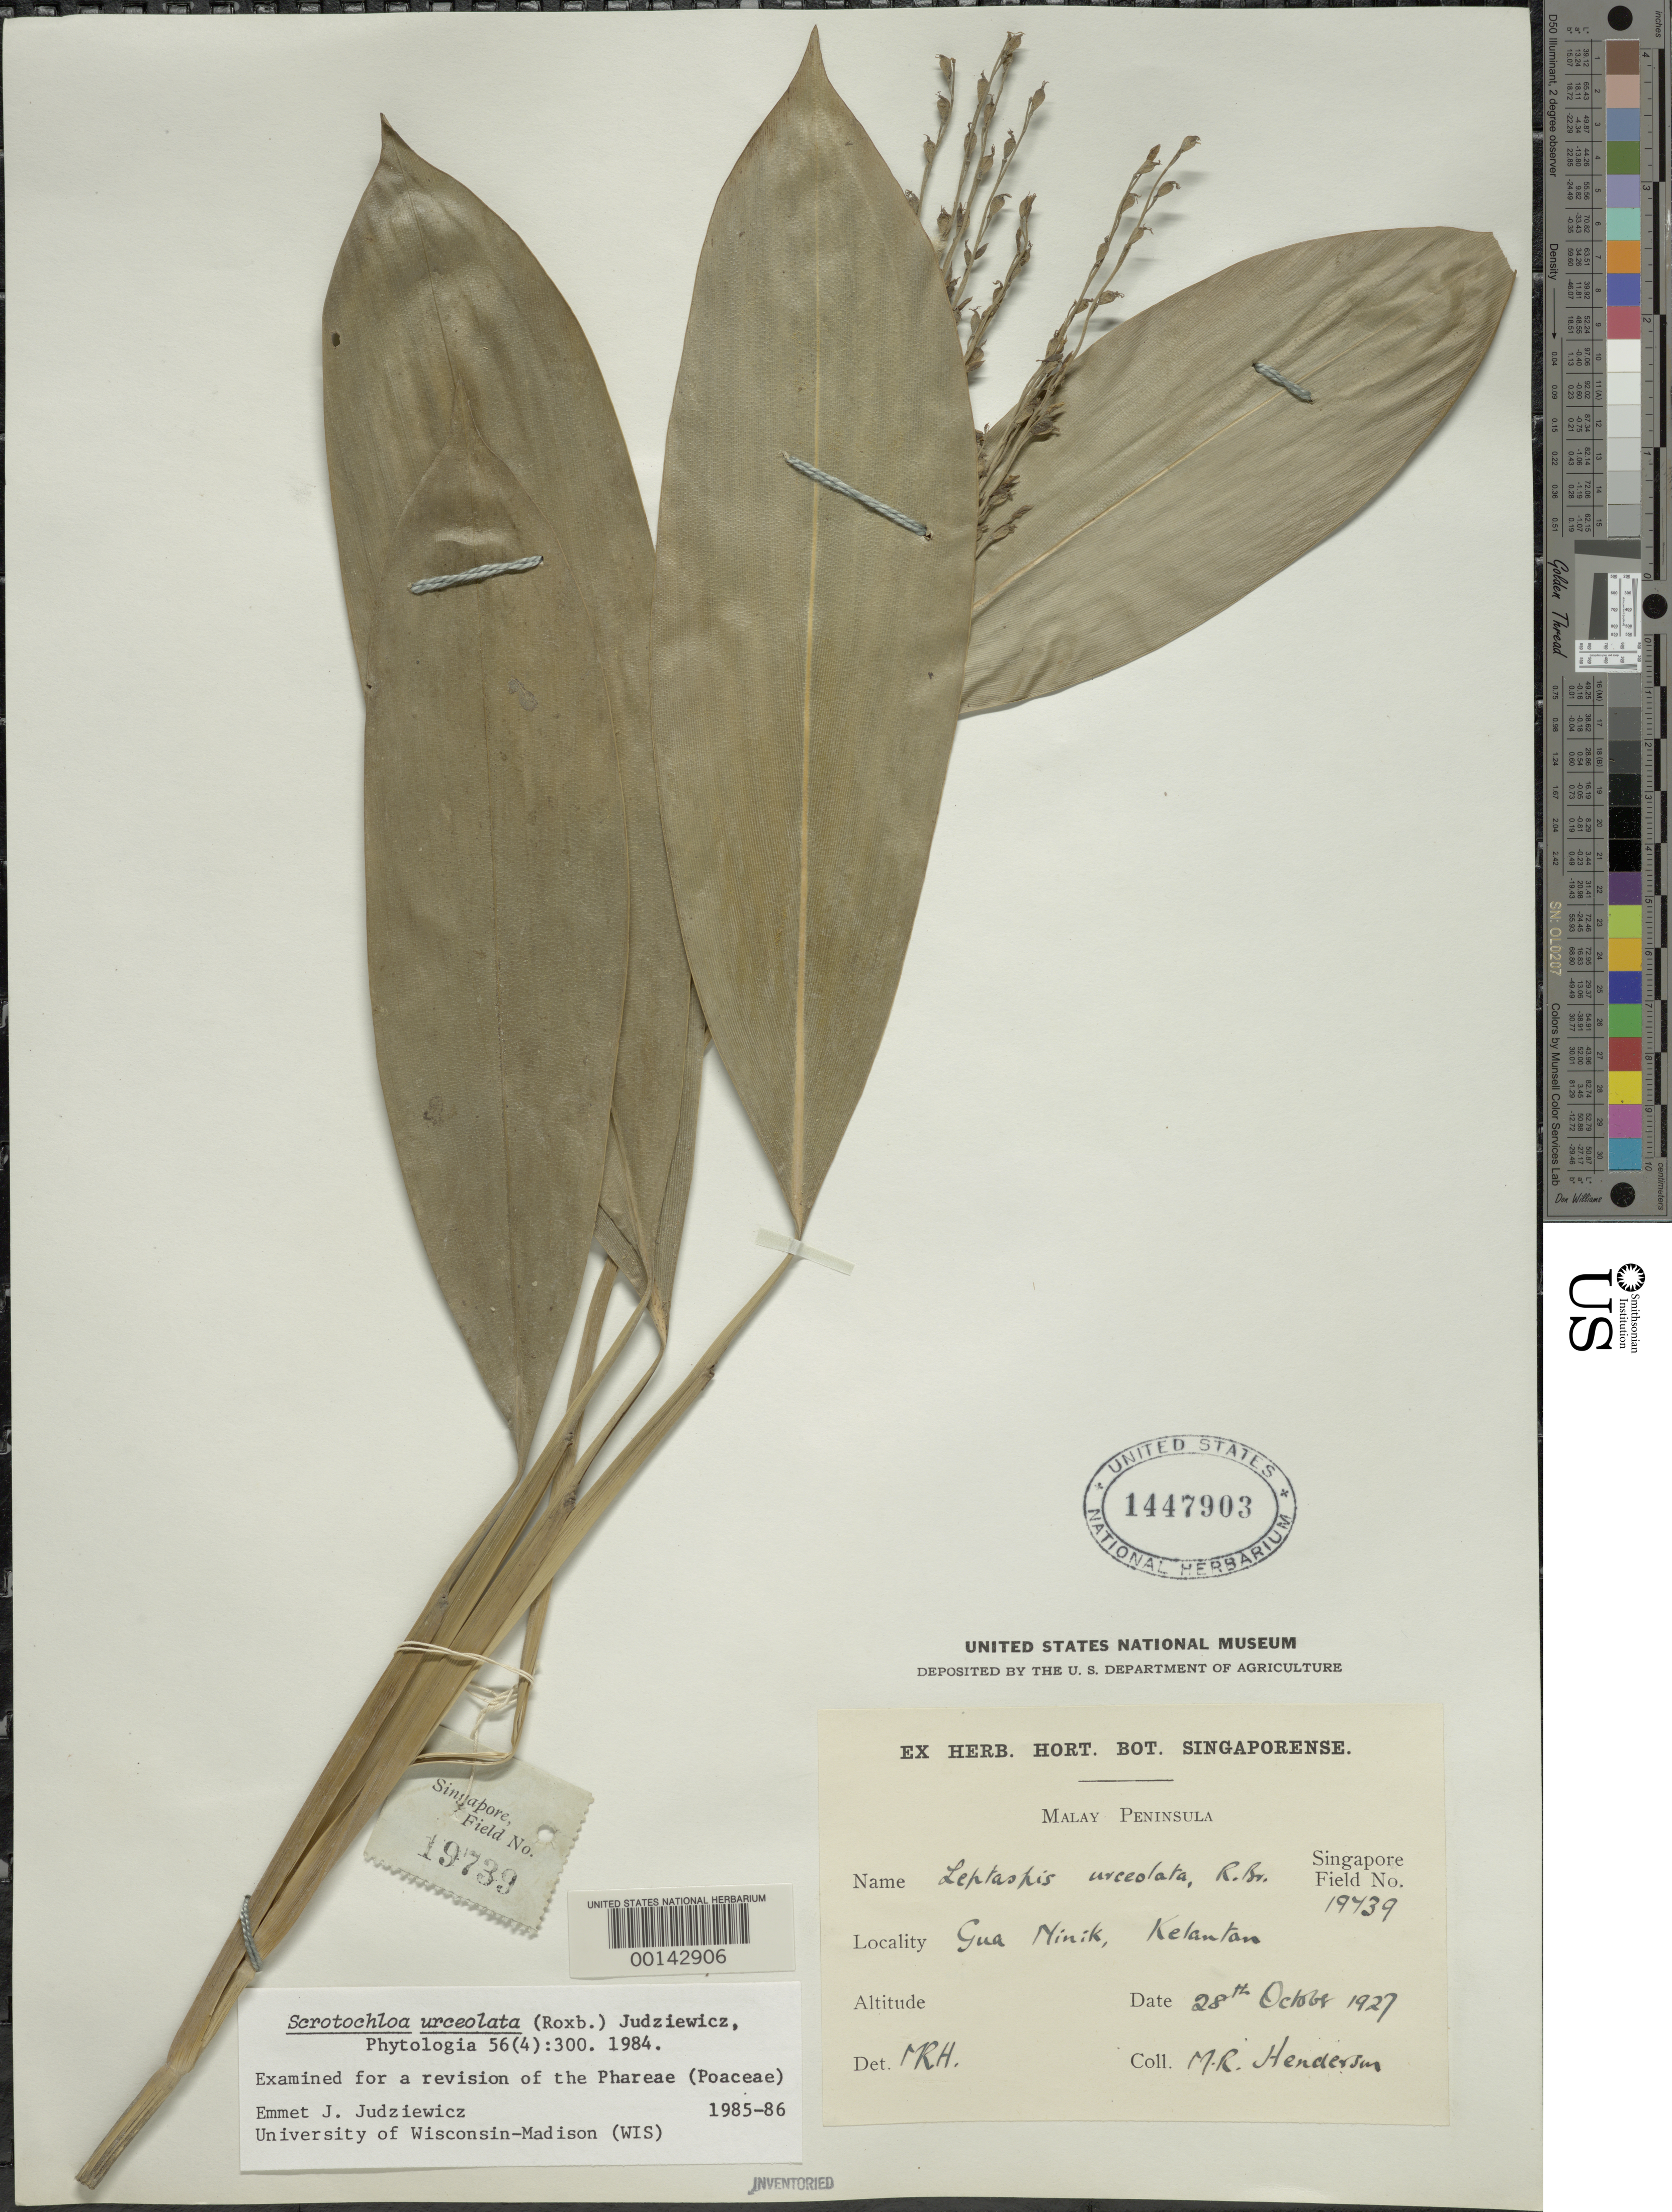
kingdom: Plantae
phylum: Tracheophyta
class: Liliopsida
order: Poales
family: Poaceae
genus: Scrotochloa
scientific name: Scrotochloa urceolata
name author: (Roxb.) Judz.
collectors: M. Henderson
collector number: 19437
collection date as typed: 28 Oct 1927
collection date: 1927-10-28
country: Malaysia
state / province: Kelantan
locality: Gua minik [Malay Peninsula]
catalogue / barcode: US 1447903